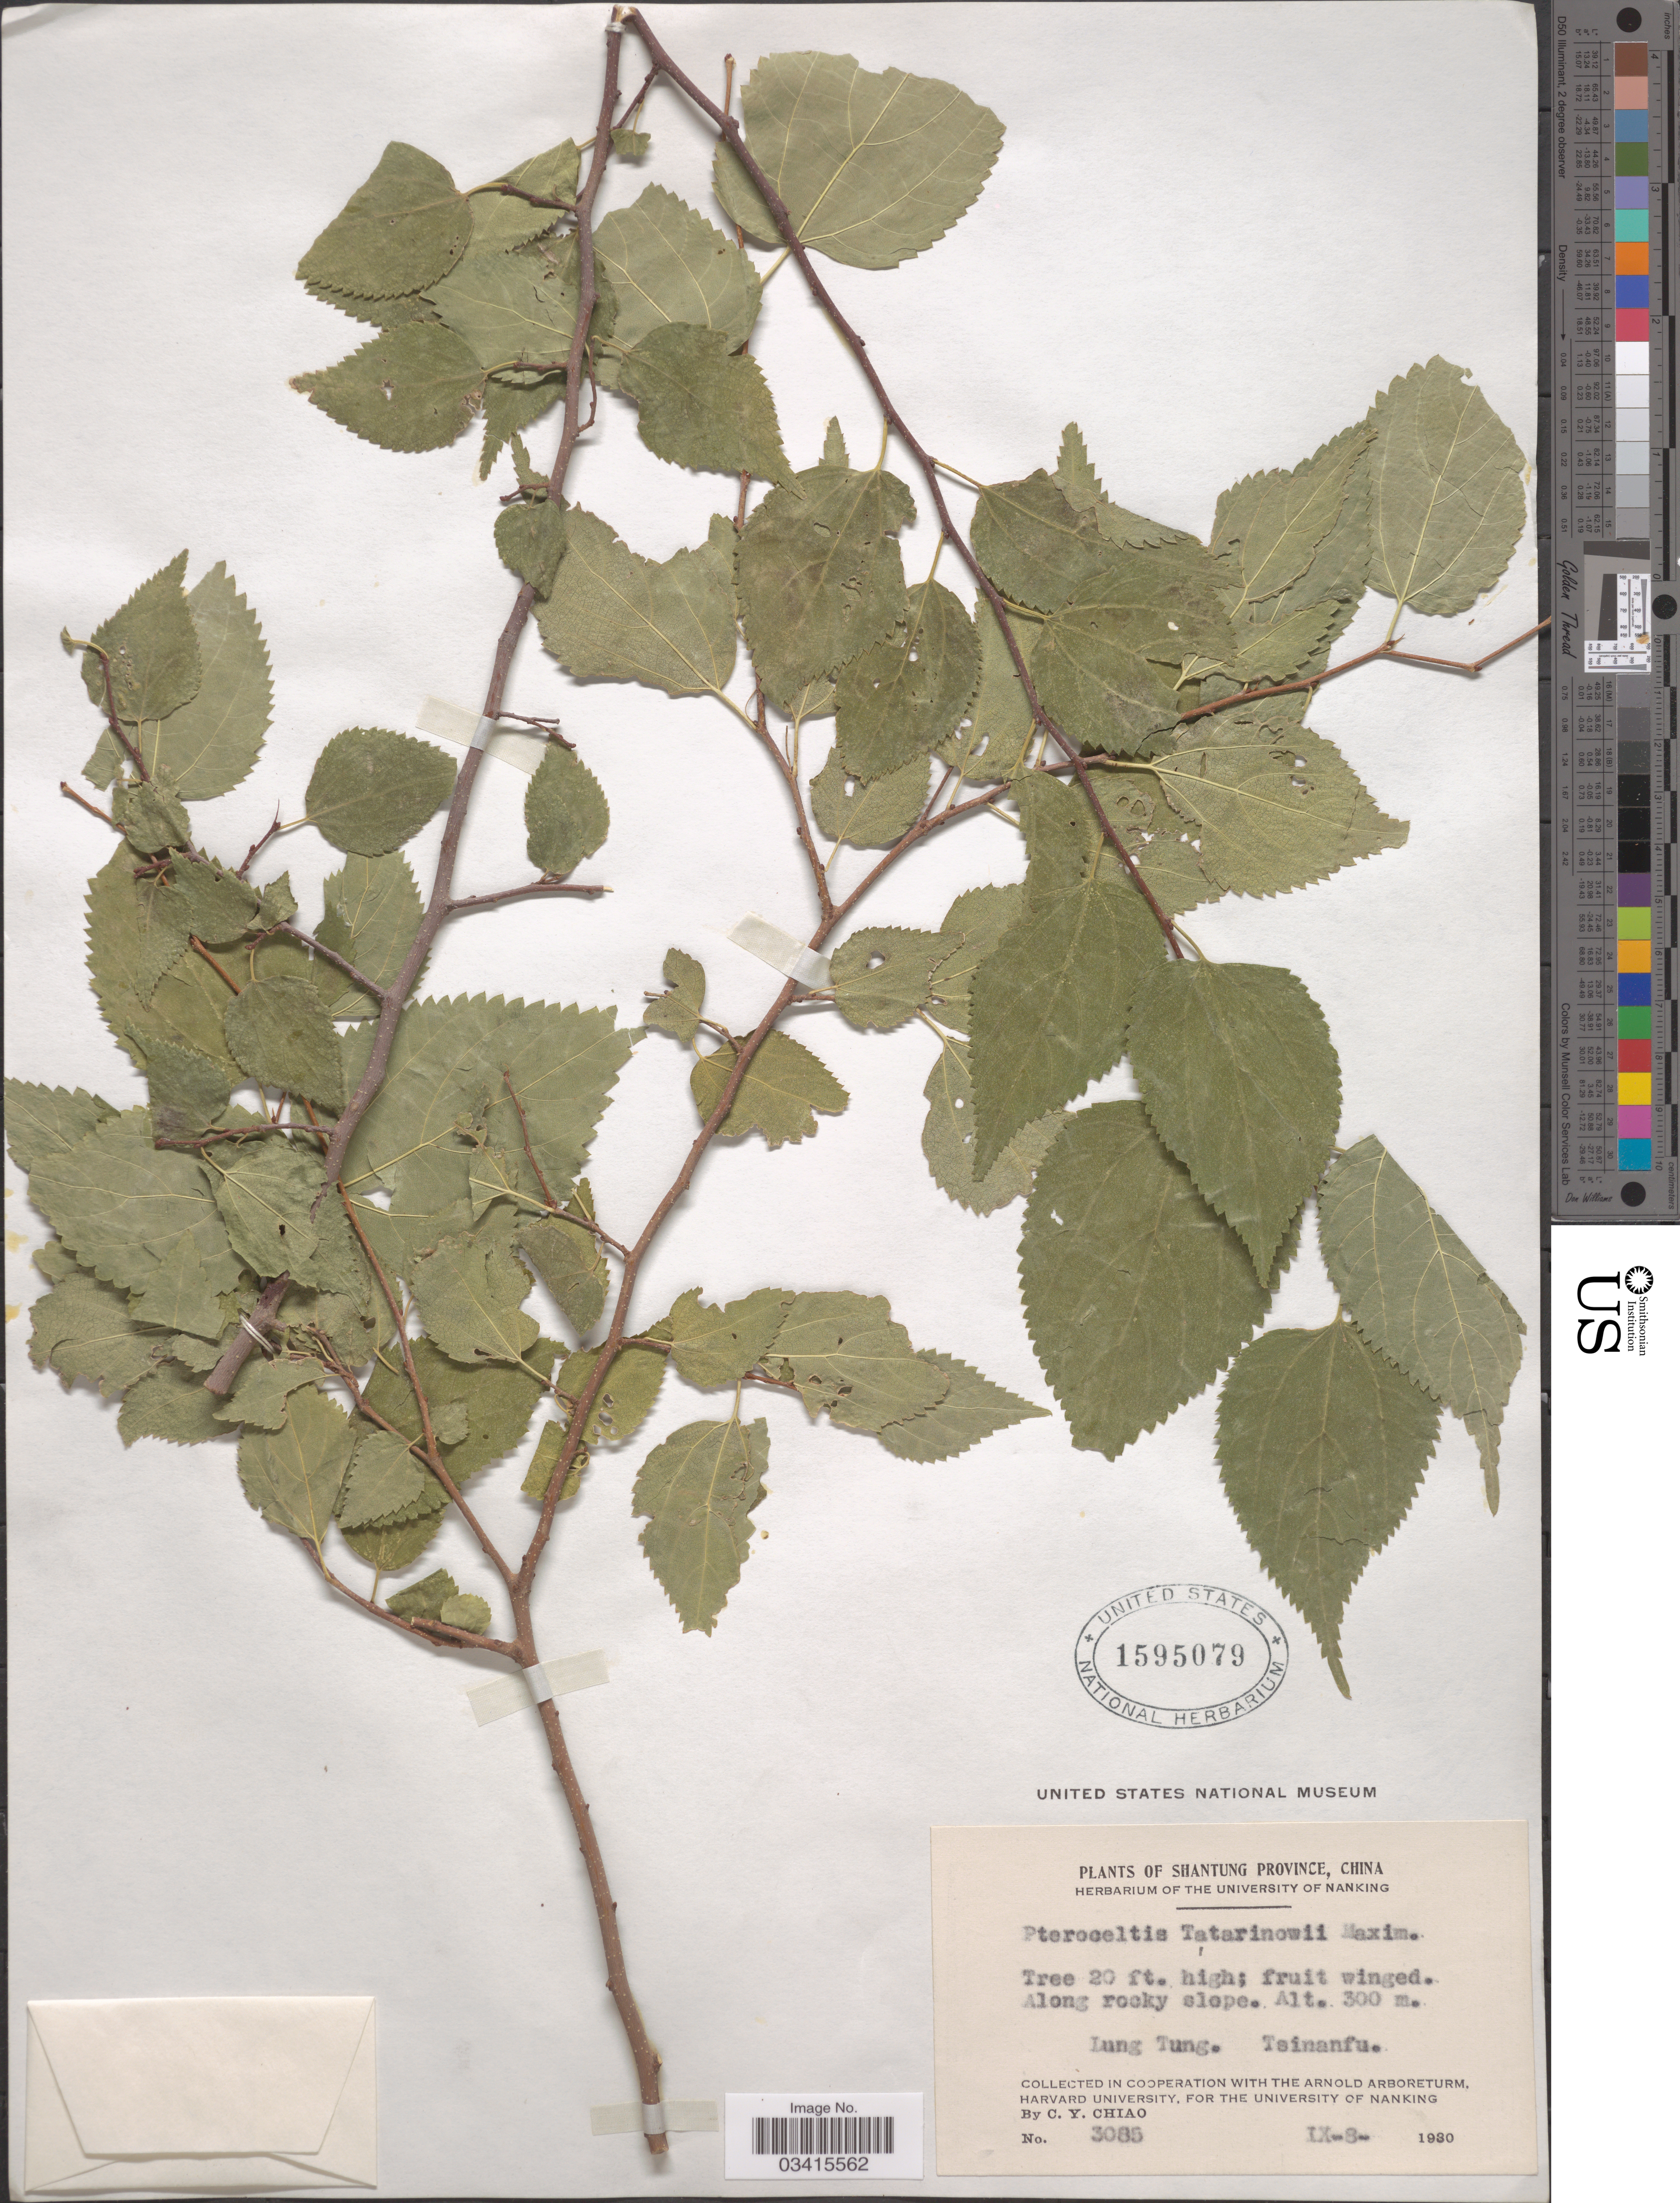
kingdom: Plantae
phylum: Tracheophyta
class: Magnoliopsida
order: Rosales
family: Cannabaceae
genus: Pteroceltis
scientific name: Pteroceltis tatarinowii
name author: Maxim.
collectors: C. Y. Chiao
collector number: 3085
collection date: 1930-09-08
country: China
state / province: Shandong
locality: Shantung Province. Along rocky slope. Lung Tung. Tsinanfu.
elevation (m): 300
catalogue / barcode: US 1595079